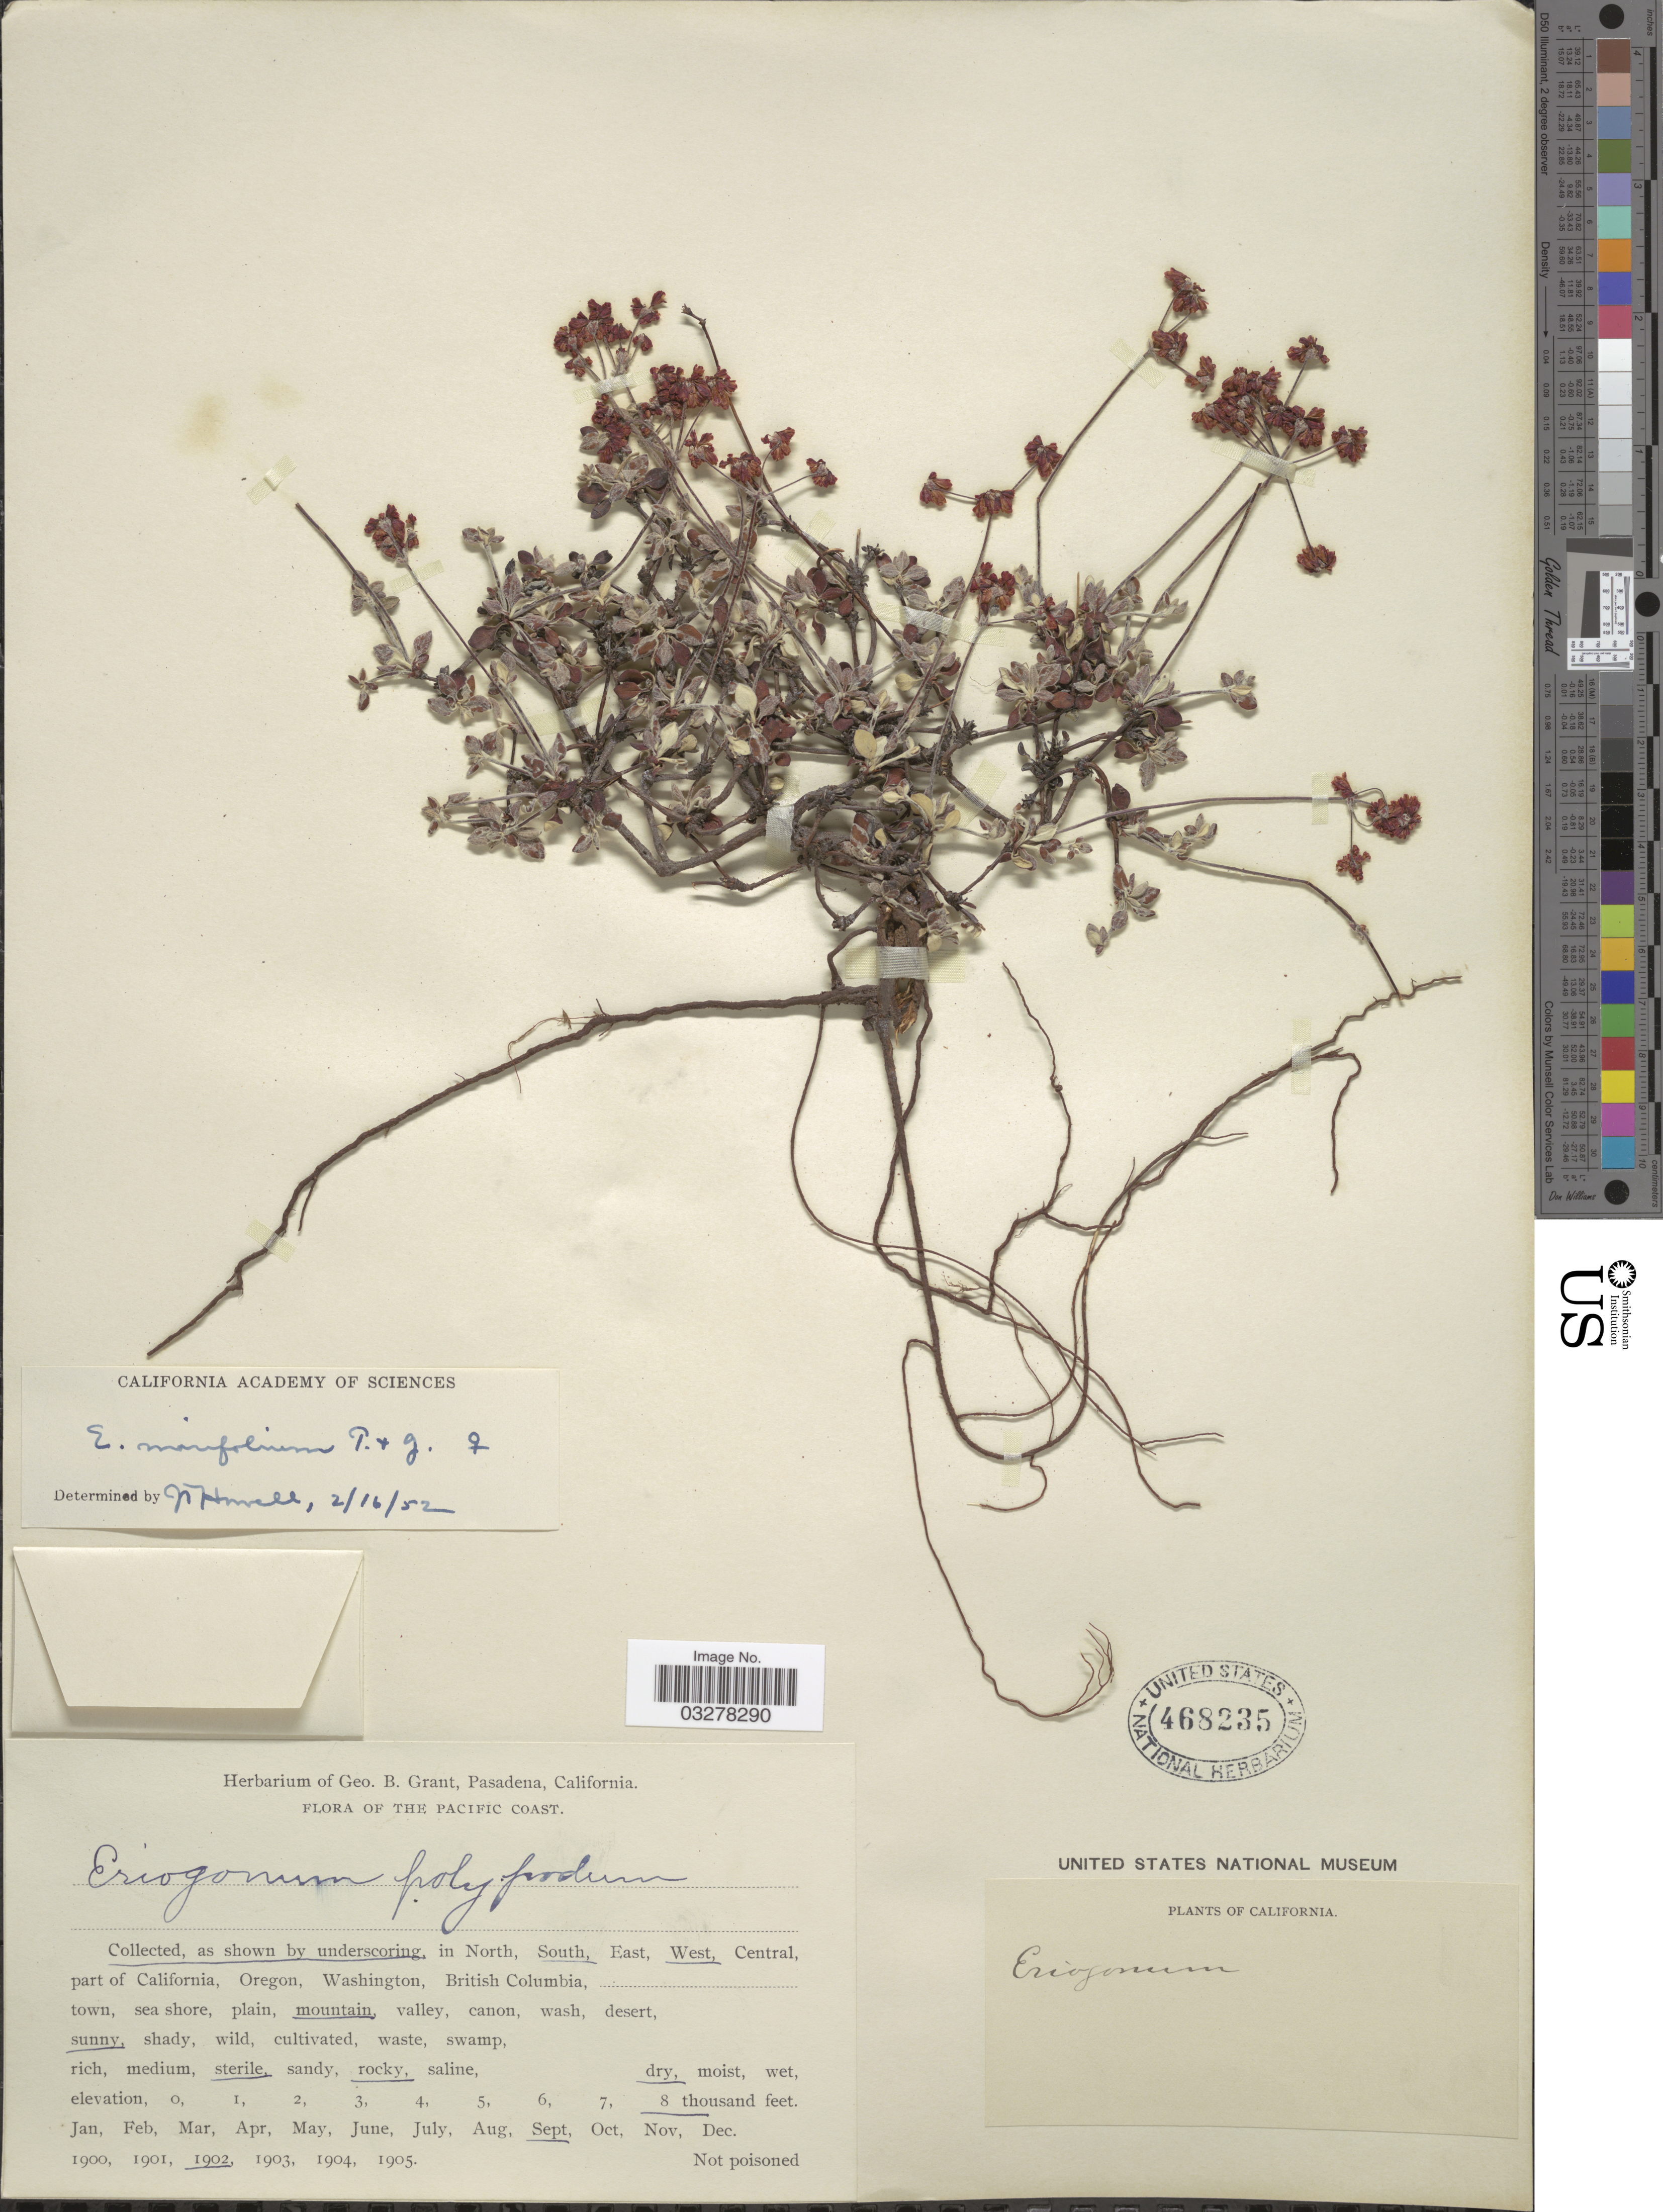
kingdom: Plantae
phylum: Tracheophyta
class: Magnoliopsida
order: Caryophyllales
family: Polygonaceae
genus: Eriogonum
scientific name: Eriogonum marifolium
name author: Torr. & A. Gray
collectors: ex herb. Geo. B. Grant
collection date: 1902-09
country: United States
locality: Pacific Coast. South, West.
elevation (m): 2438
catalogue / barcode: US 468235